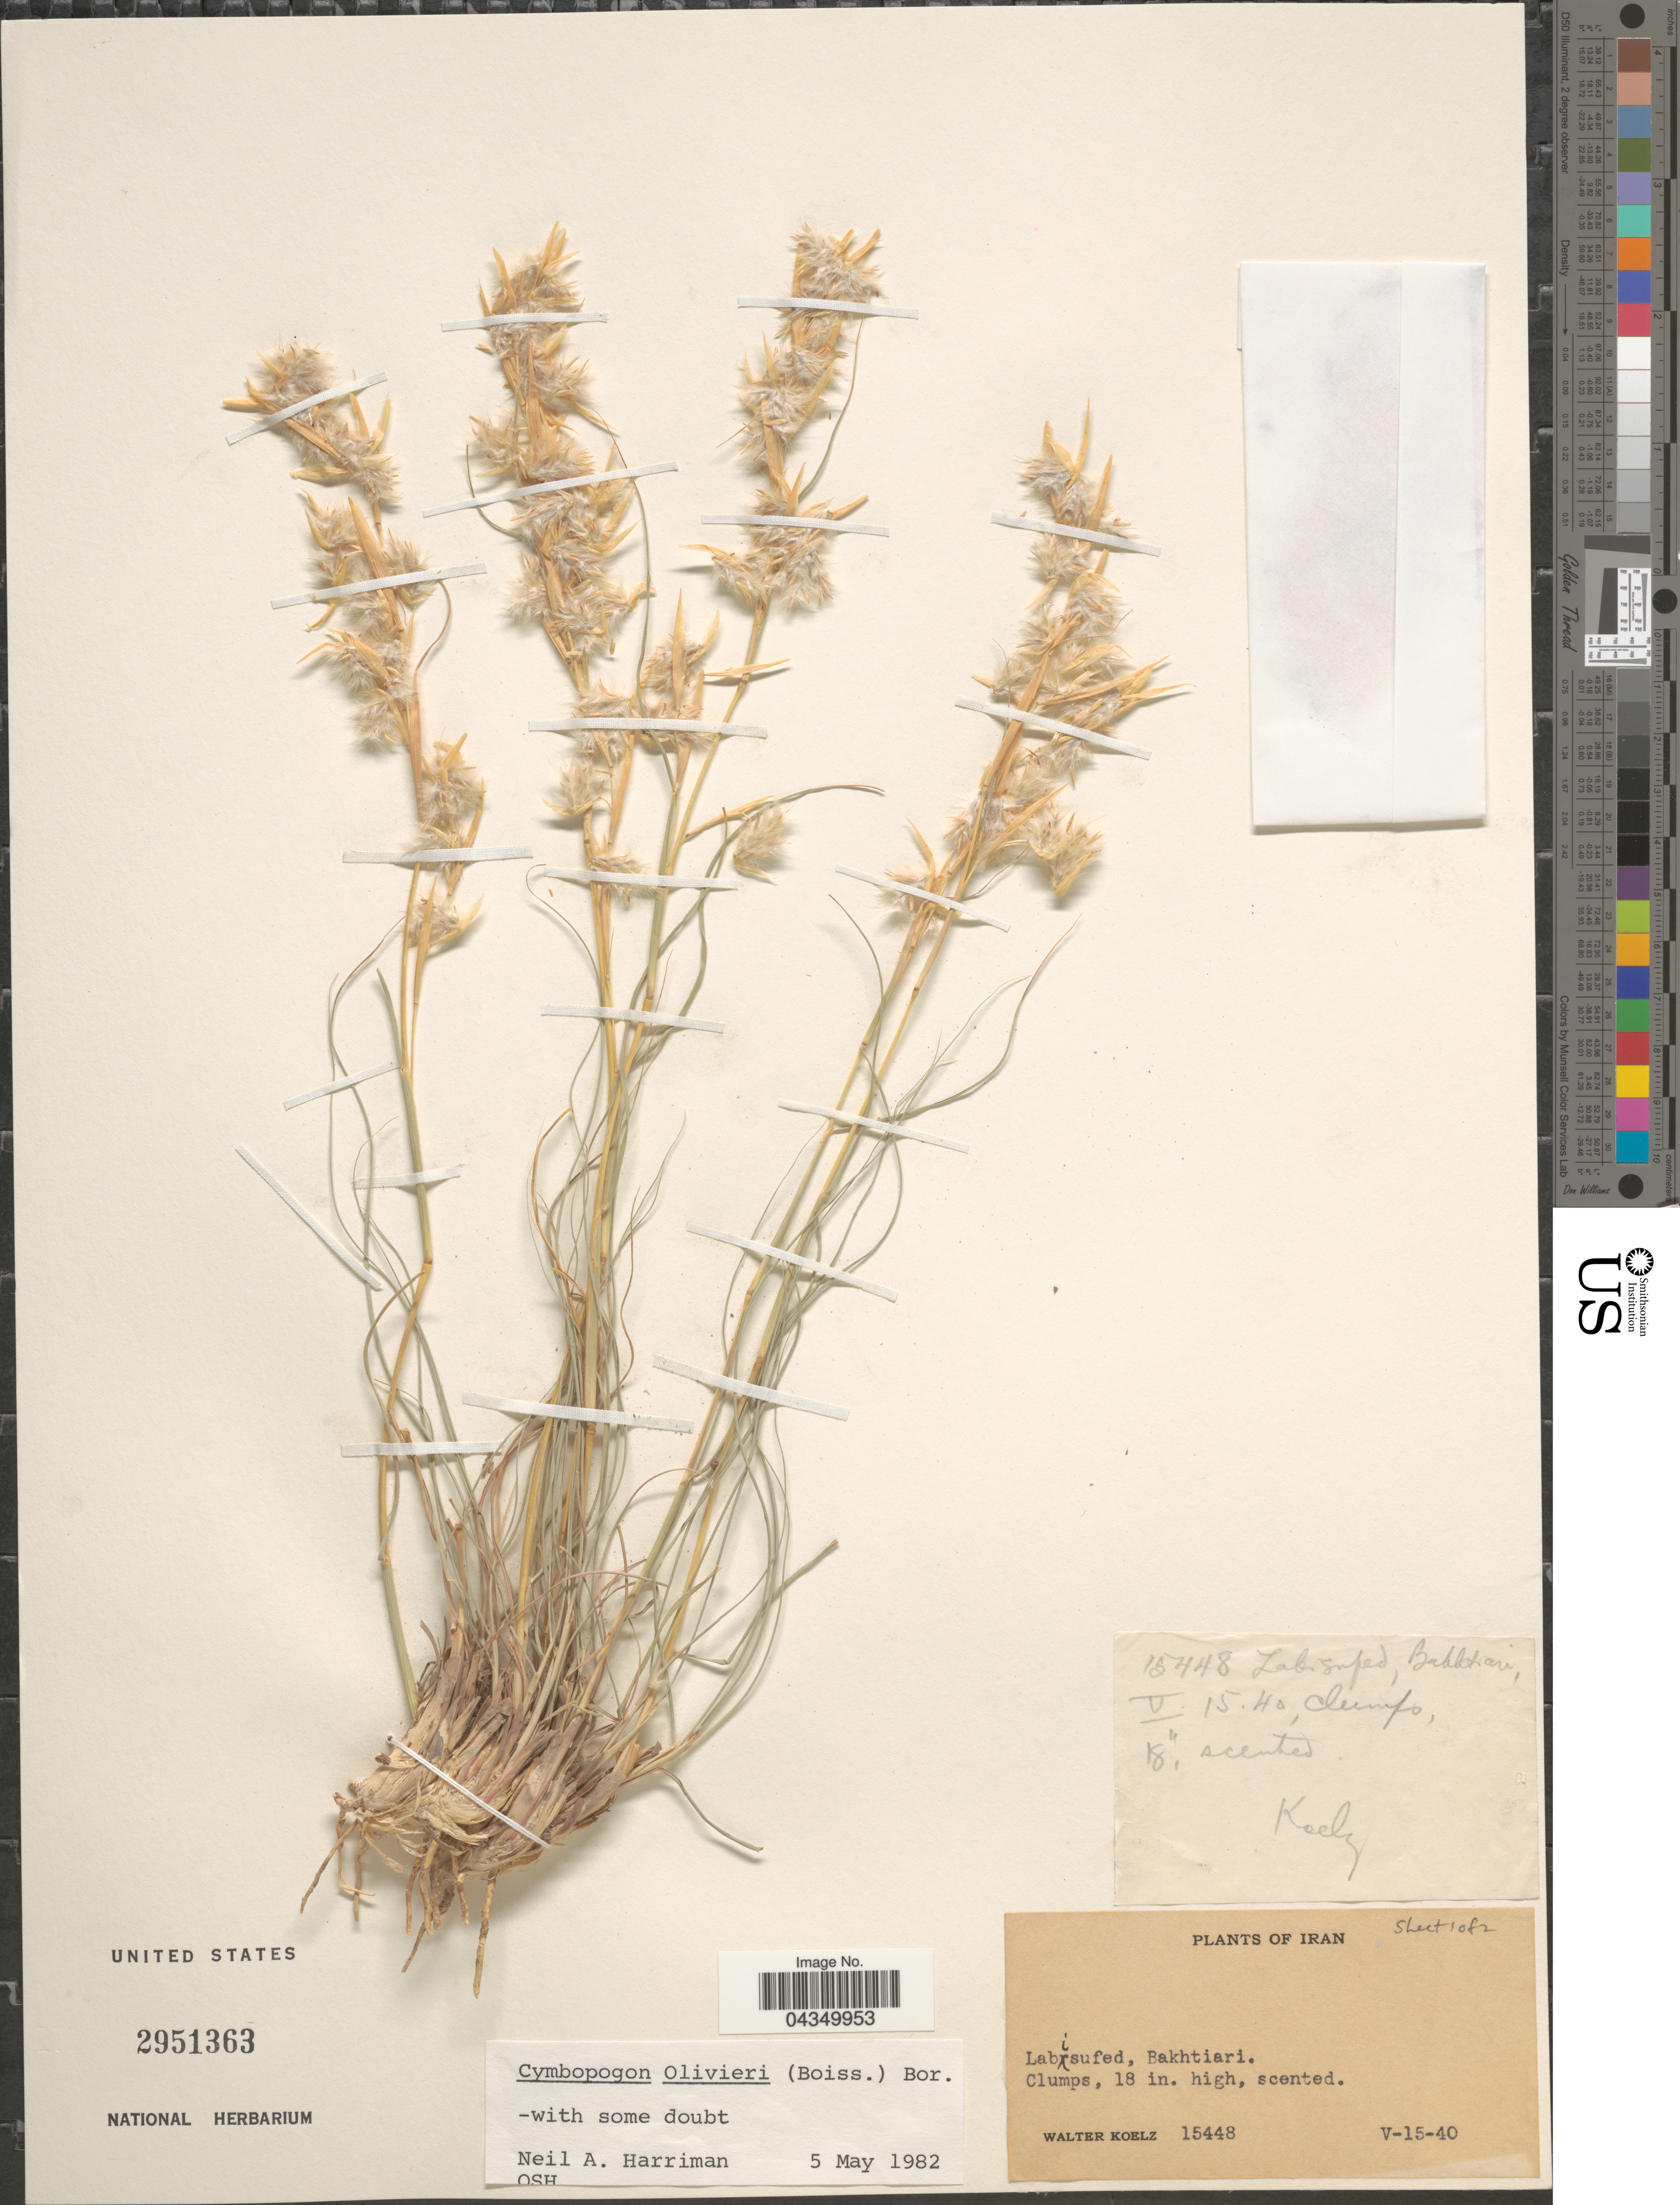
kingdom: Plantae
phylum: Tracheophyta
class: Liliopsida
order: Poales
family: Poaceae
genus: Cymbopogon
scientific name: Cymbopogon iwarancusa subsp. olivieri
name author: (Boiss.) Soenarko & Reinwardtia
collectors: W. N. Koelz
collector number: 15448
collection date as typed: Transcribed d/m/y: 15/5/40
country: Iran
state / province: Chahar Mahaal and Bakhtiari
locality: Labisufed, Bakhtiari.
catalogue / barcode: US 2951363